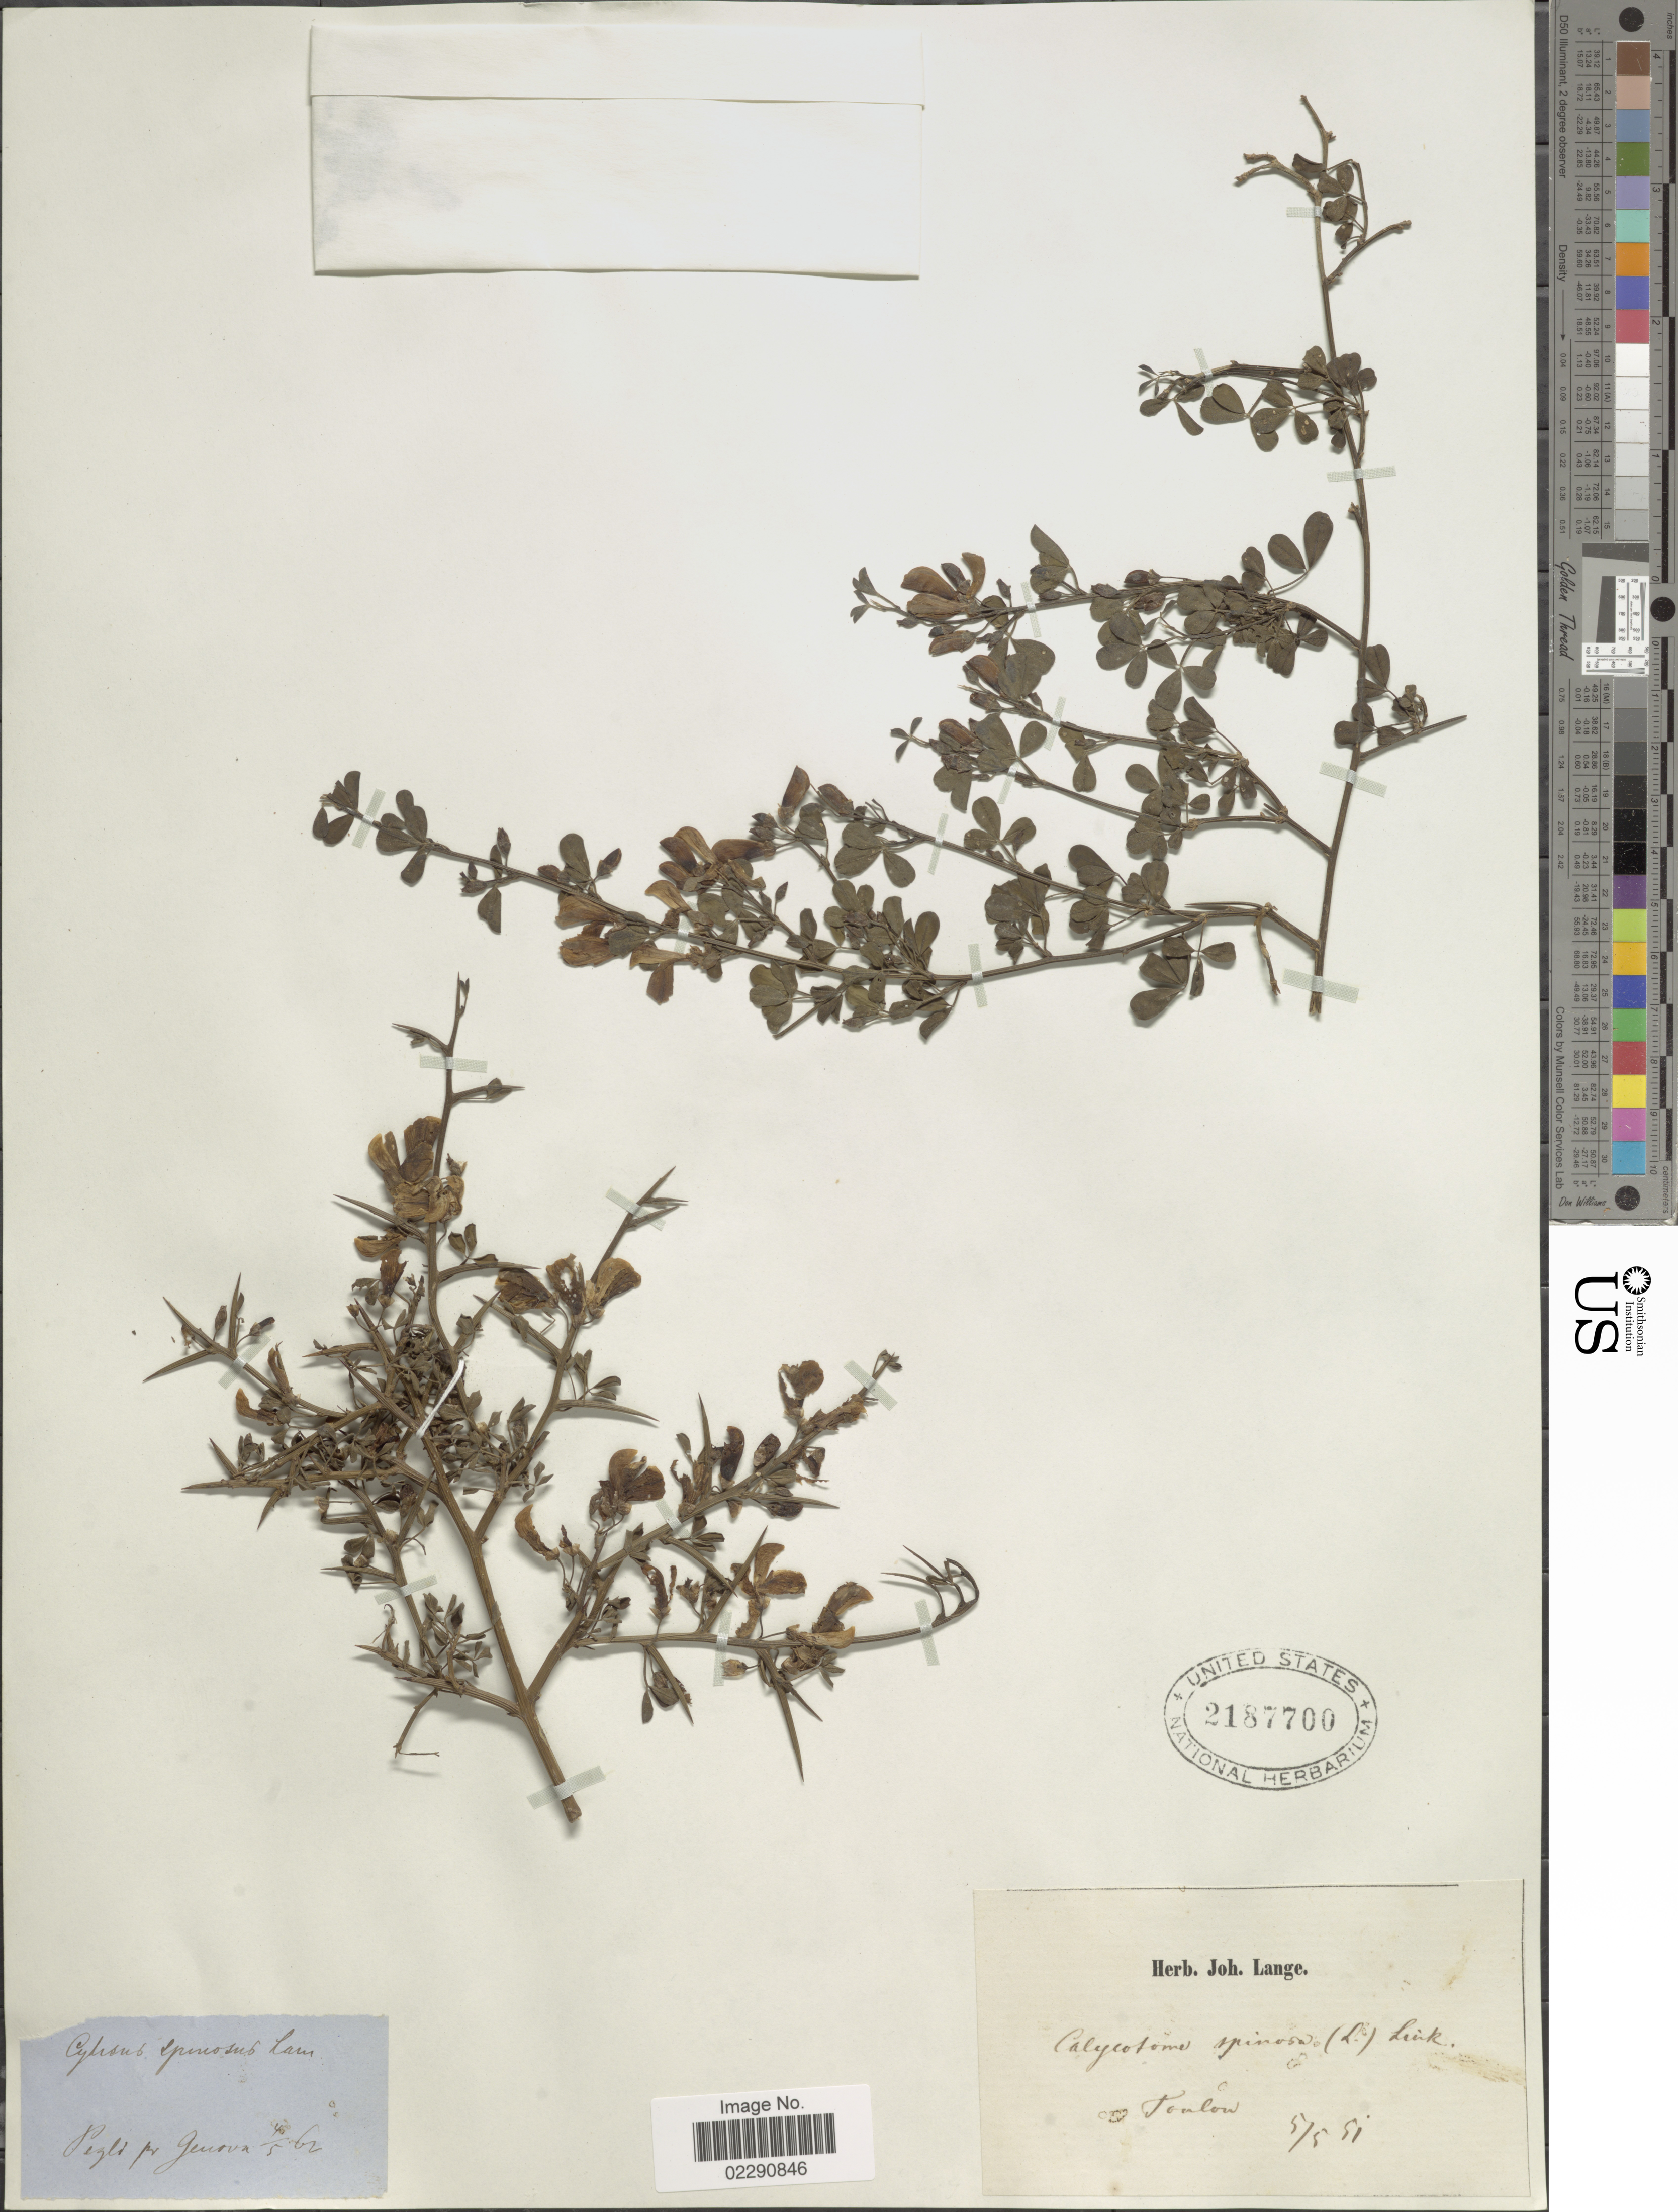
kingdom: Plantae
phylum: Tracheophyta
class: Magnoliopsida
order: Fabales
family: Fabaceae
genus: Calicotome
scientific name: Calicotome spinosa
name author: (L.) Link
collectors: ex herb. Joh. Lange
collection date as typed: Transcribed d/m/y: 5/5/51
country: Italy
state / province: Liguria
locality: Pegli pr. Genova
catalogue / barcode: US 2187700